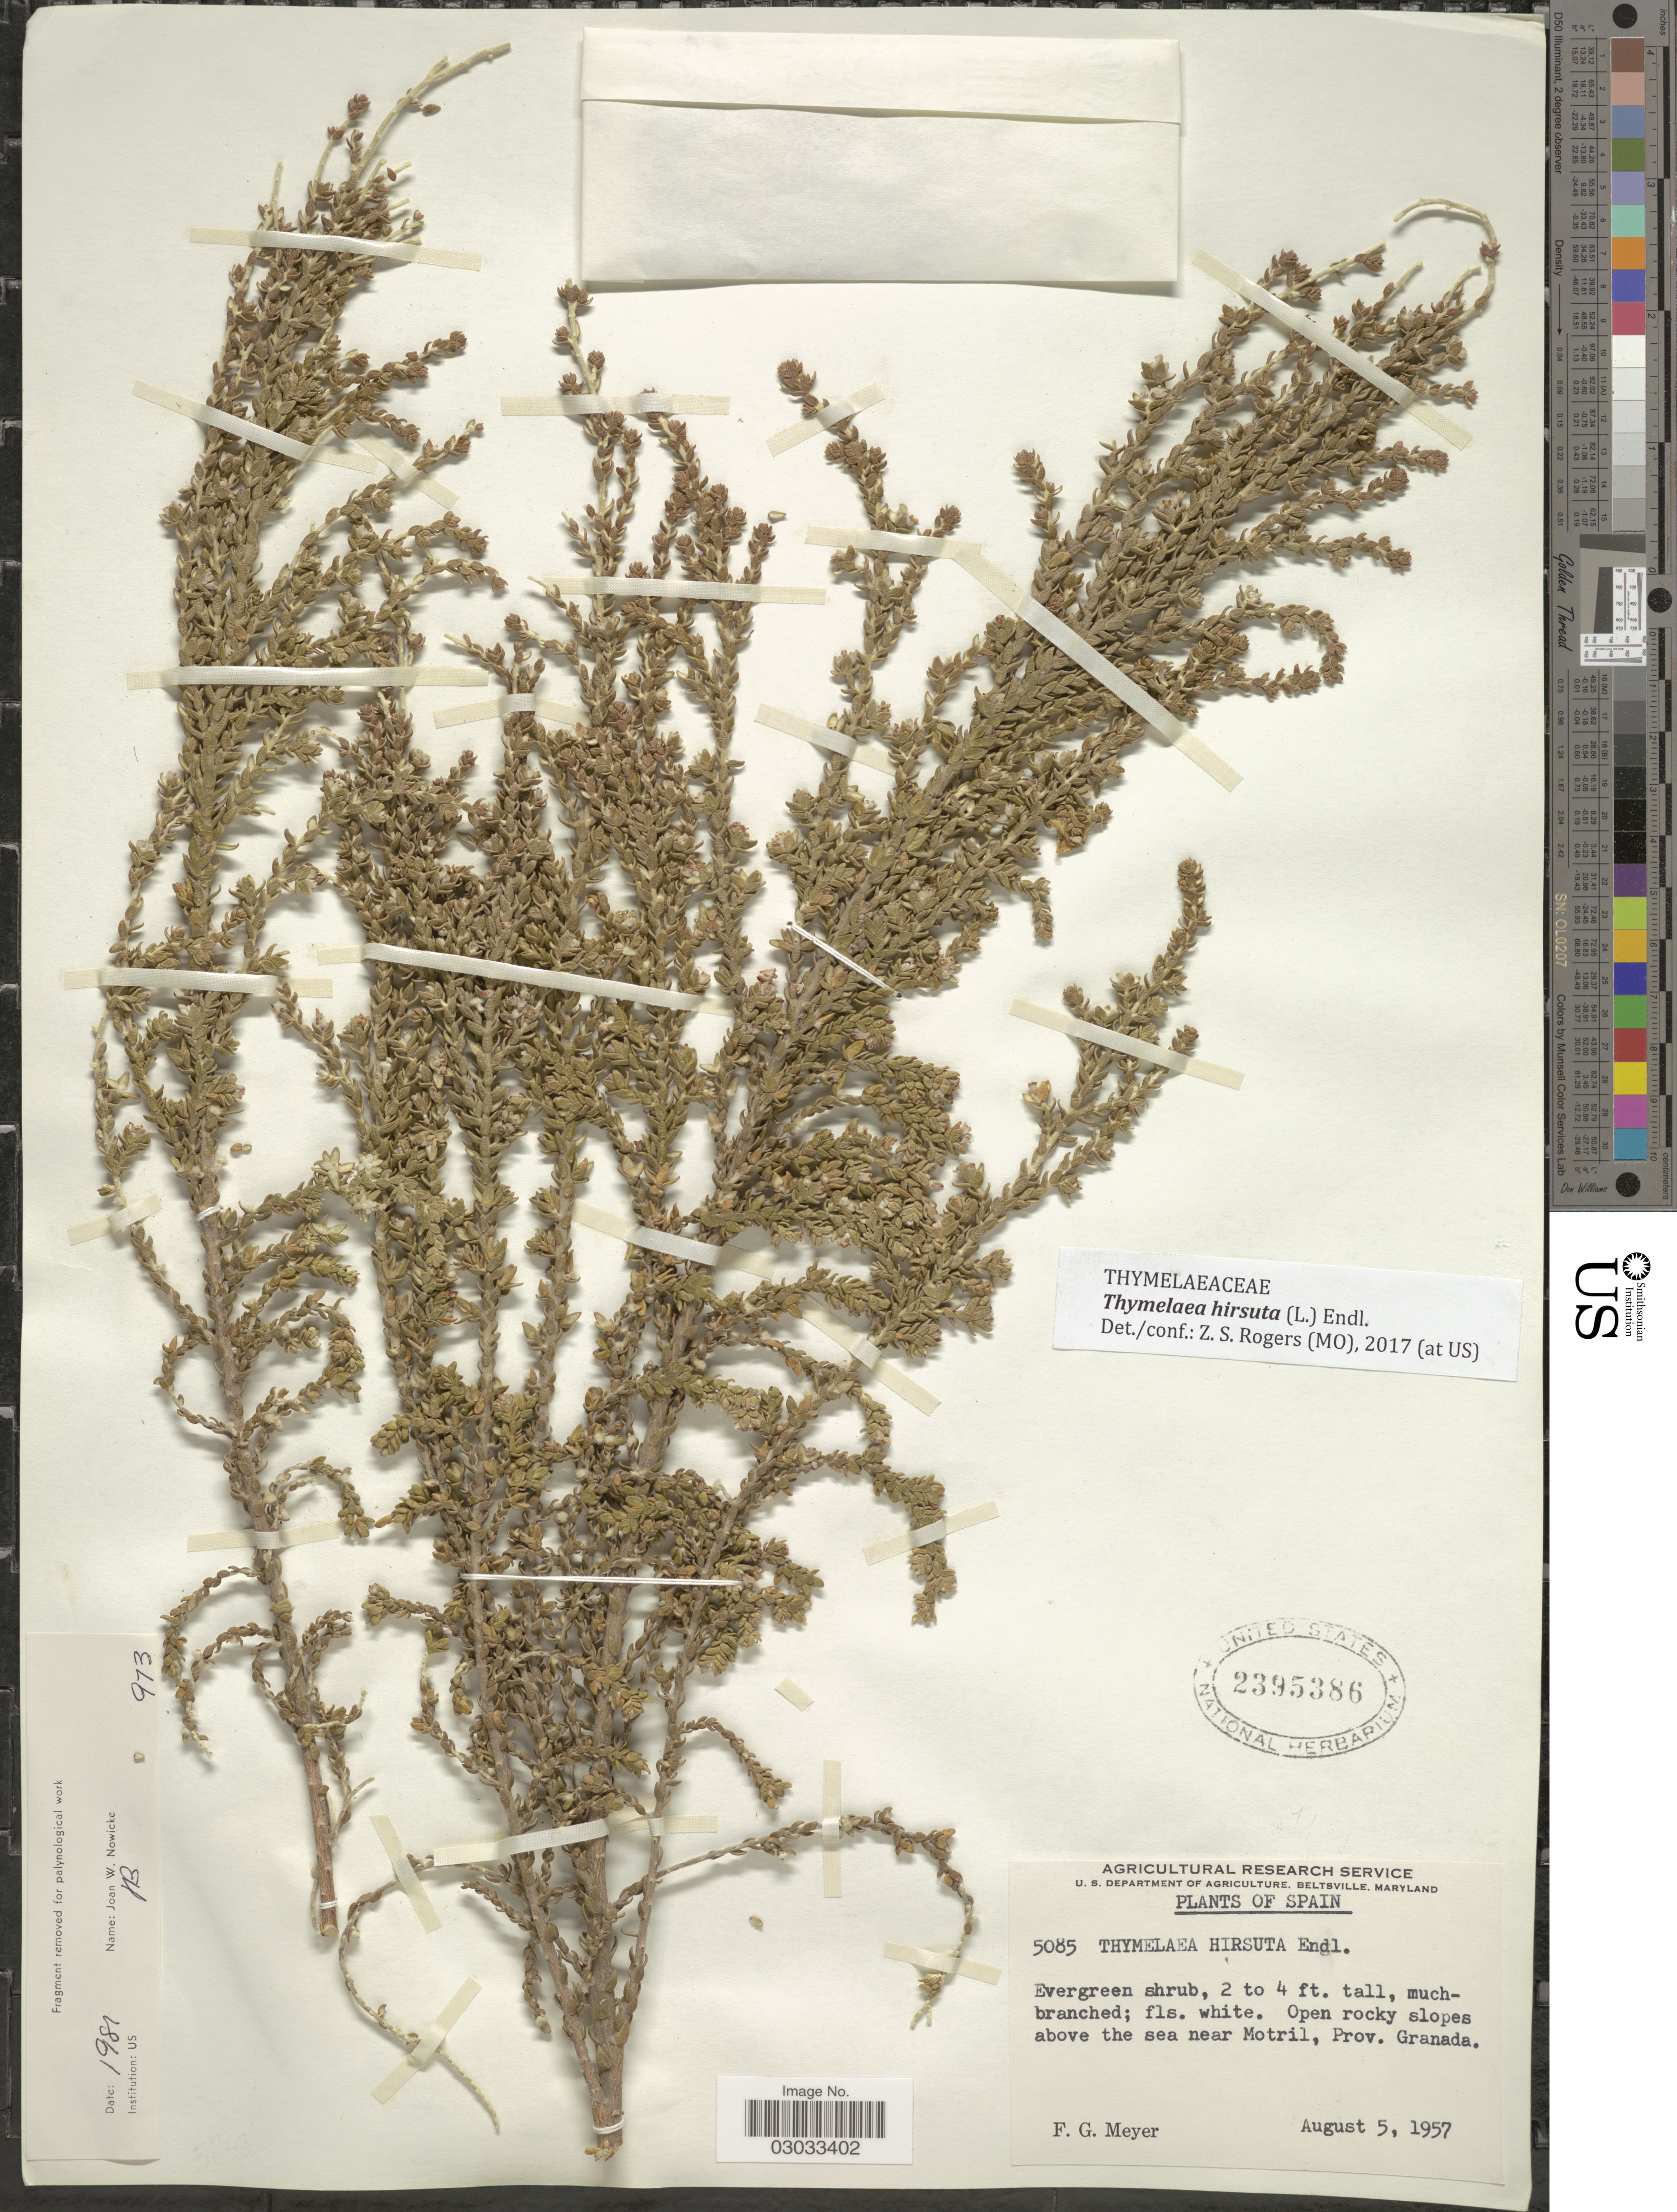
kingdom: Plantae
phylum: Tracheophyta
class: Magnoliopsida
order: Malvales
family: Thymelaeaceae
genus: Thymelaea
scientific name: Thymelaea hirsuta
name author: (L.) Endl.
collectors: F. G. Meyer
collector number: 5085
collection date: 1957-08-05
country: Spain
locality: Open rocky slopes above the sea near Motril, Prov. Granada.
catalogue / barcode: US 2395386